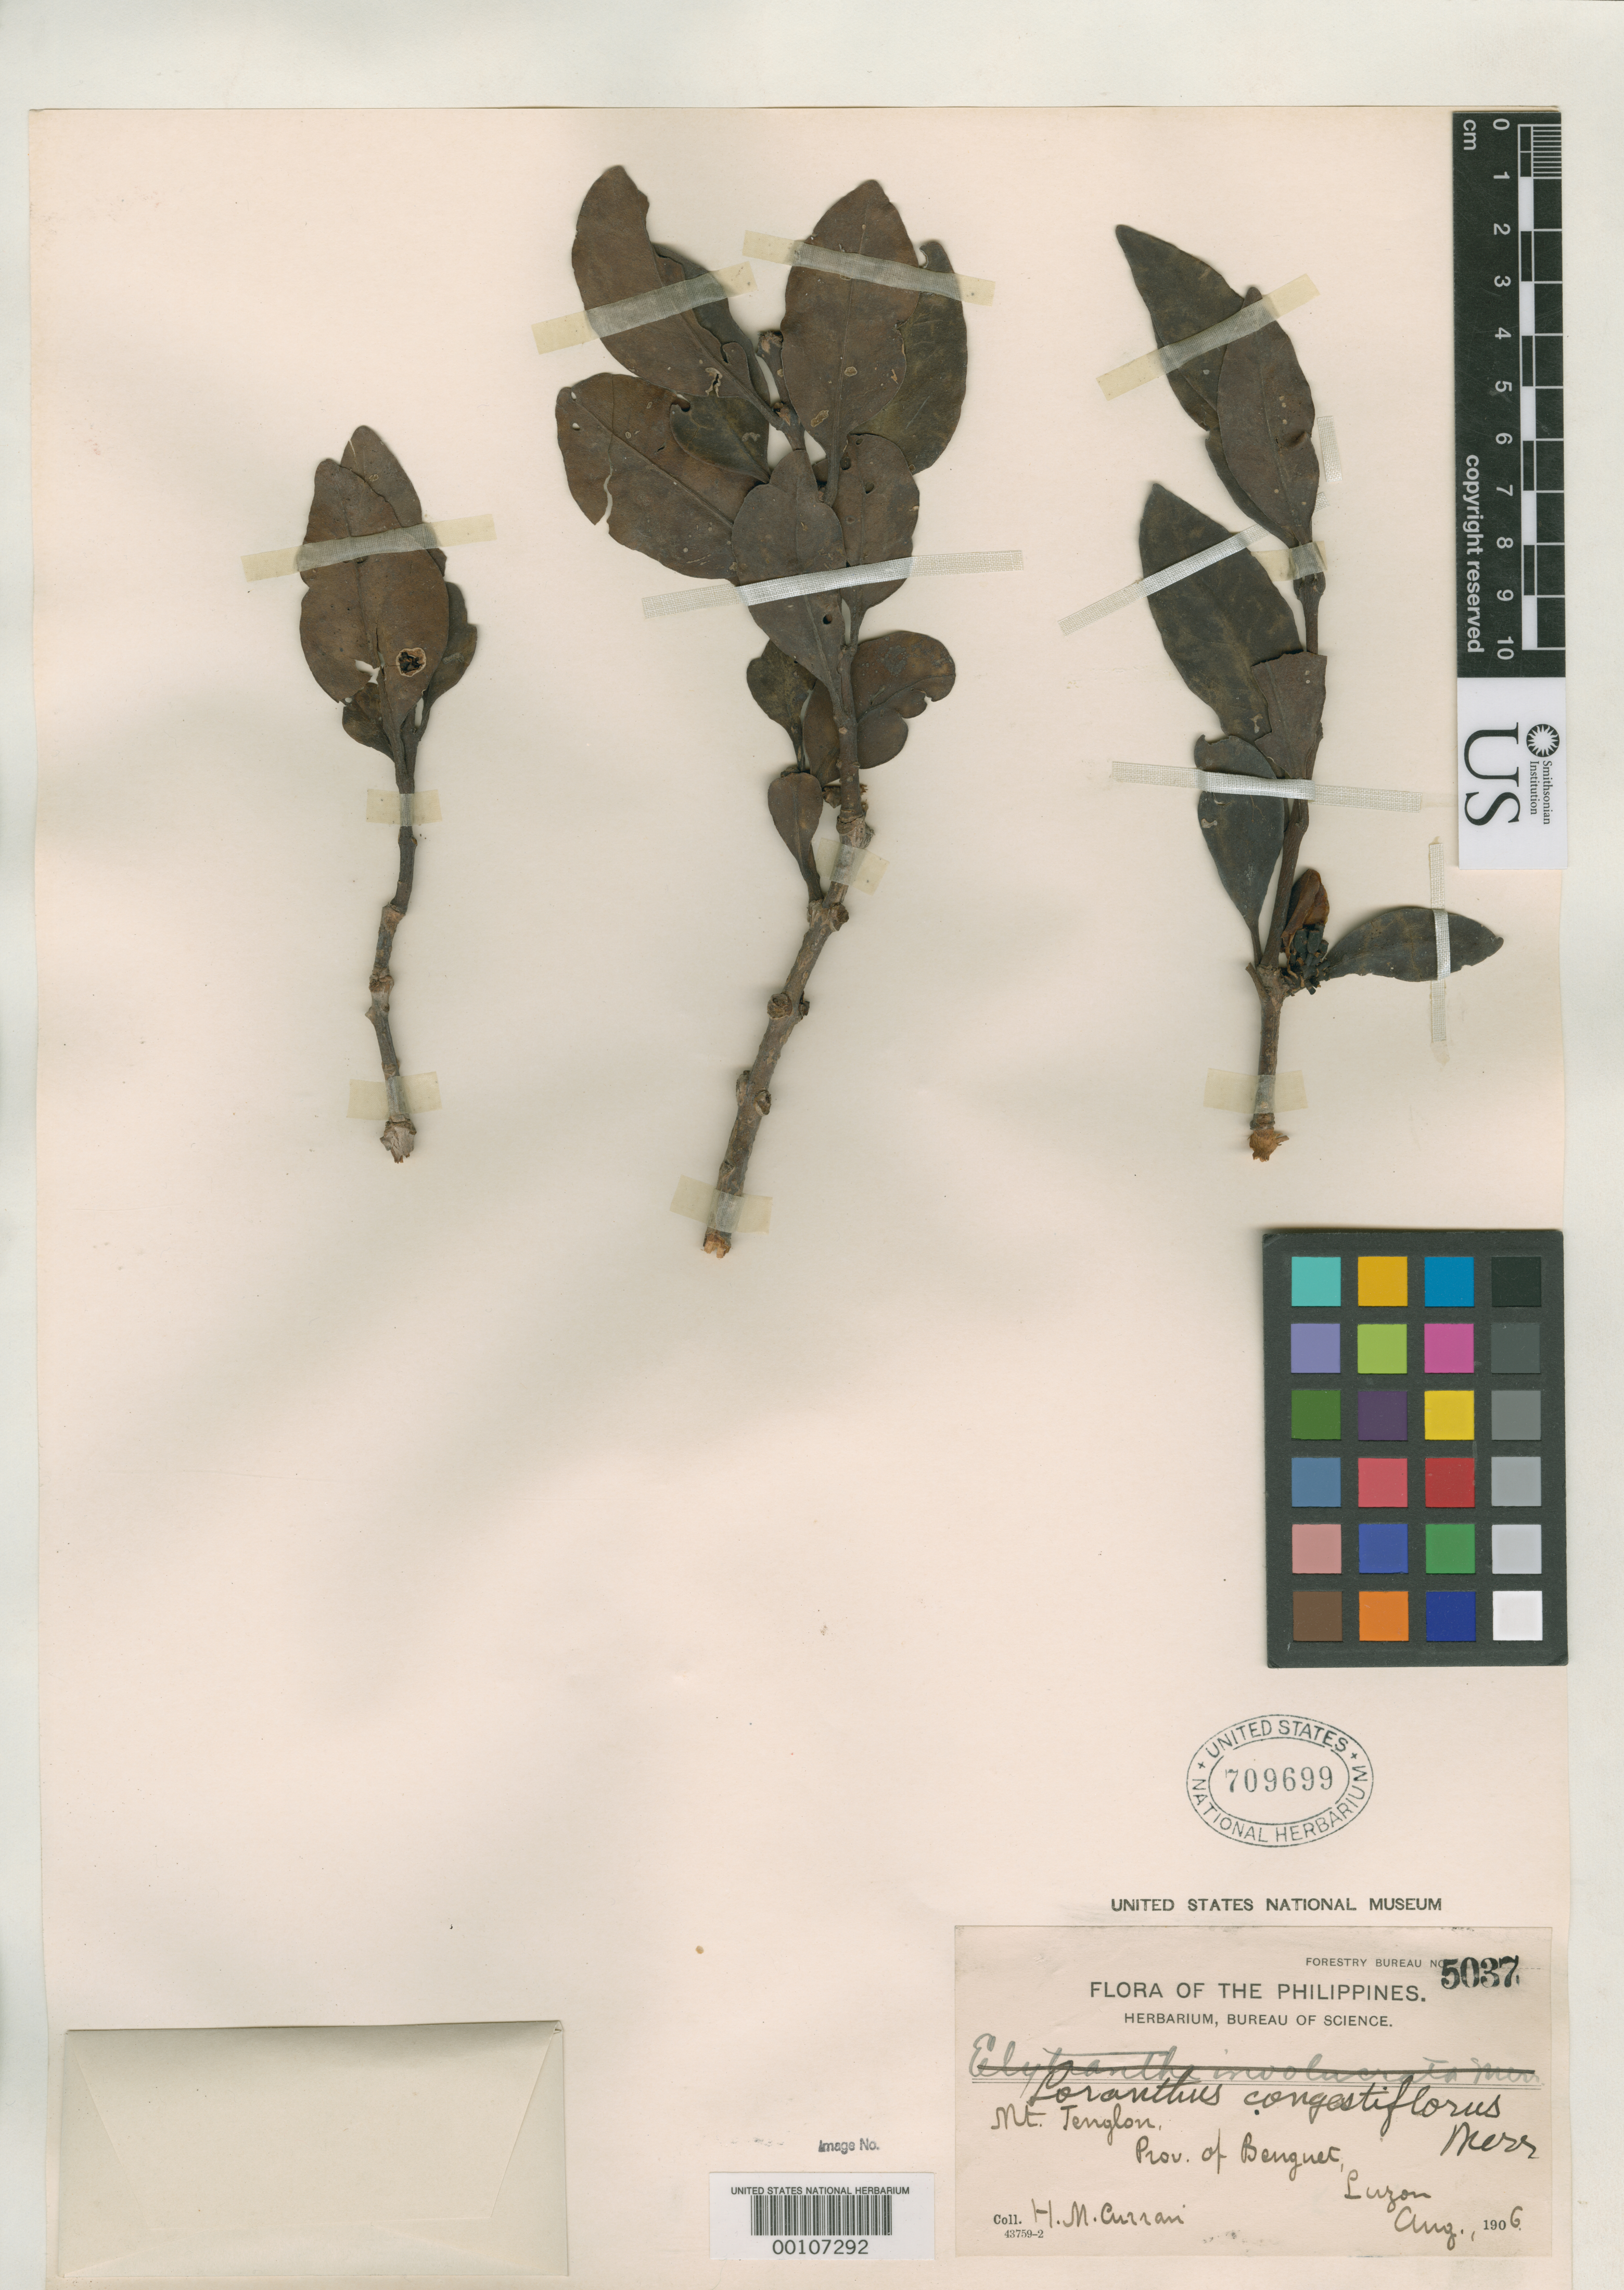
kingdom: Plantae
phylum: Tracheophyta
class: Magnoliopsida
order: Santalales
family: Loranthaceae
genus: Loranthus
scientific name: Loranthus congestiflorus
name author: Merr.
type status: Lectotype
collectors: H. M. Curran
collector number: Bur. Sci. 5037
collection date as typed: Aug 1906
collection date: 1906-08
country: Philippines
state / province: Cordillera (Administrative Region)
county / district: Benguet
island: Luzon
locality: Mt. Tenglon.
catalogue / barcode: US 709699